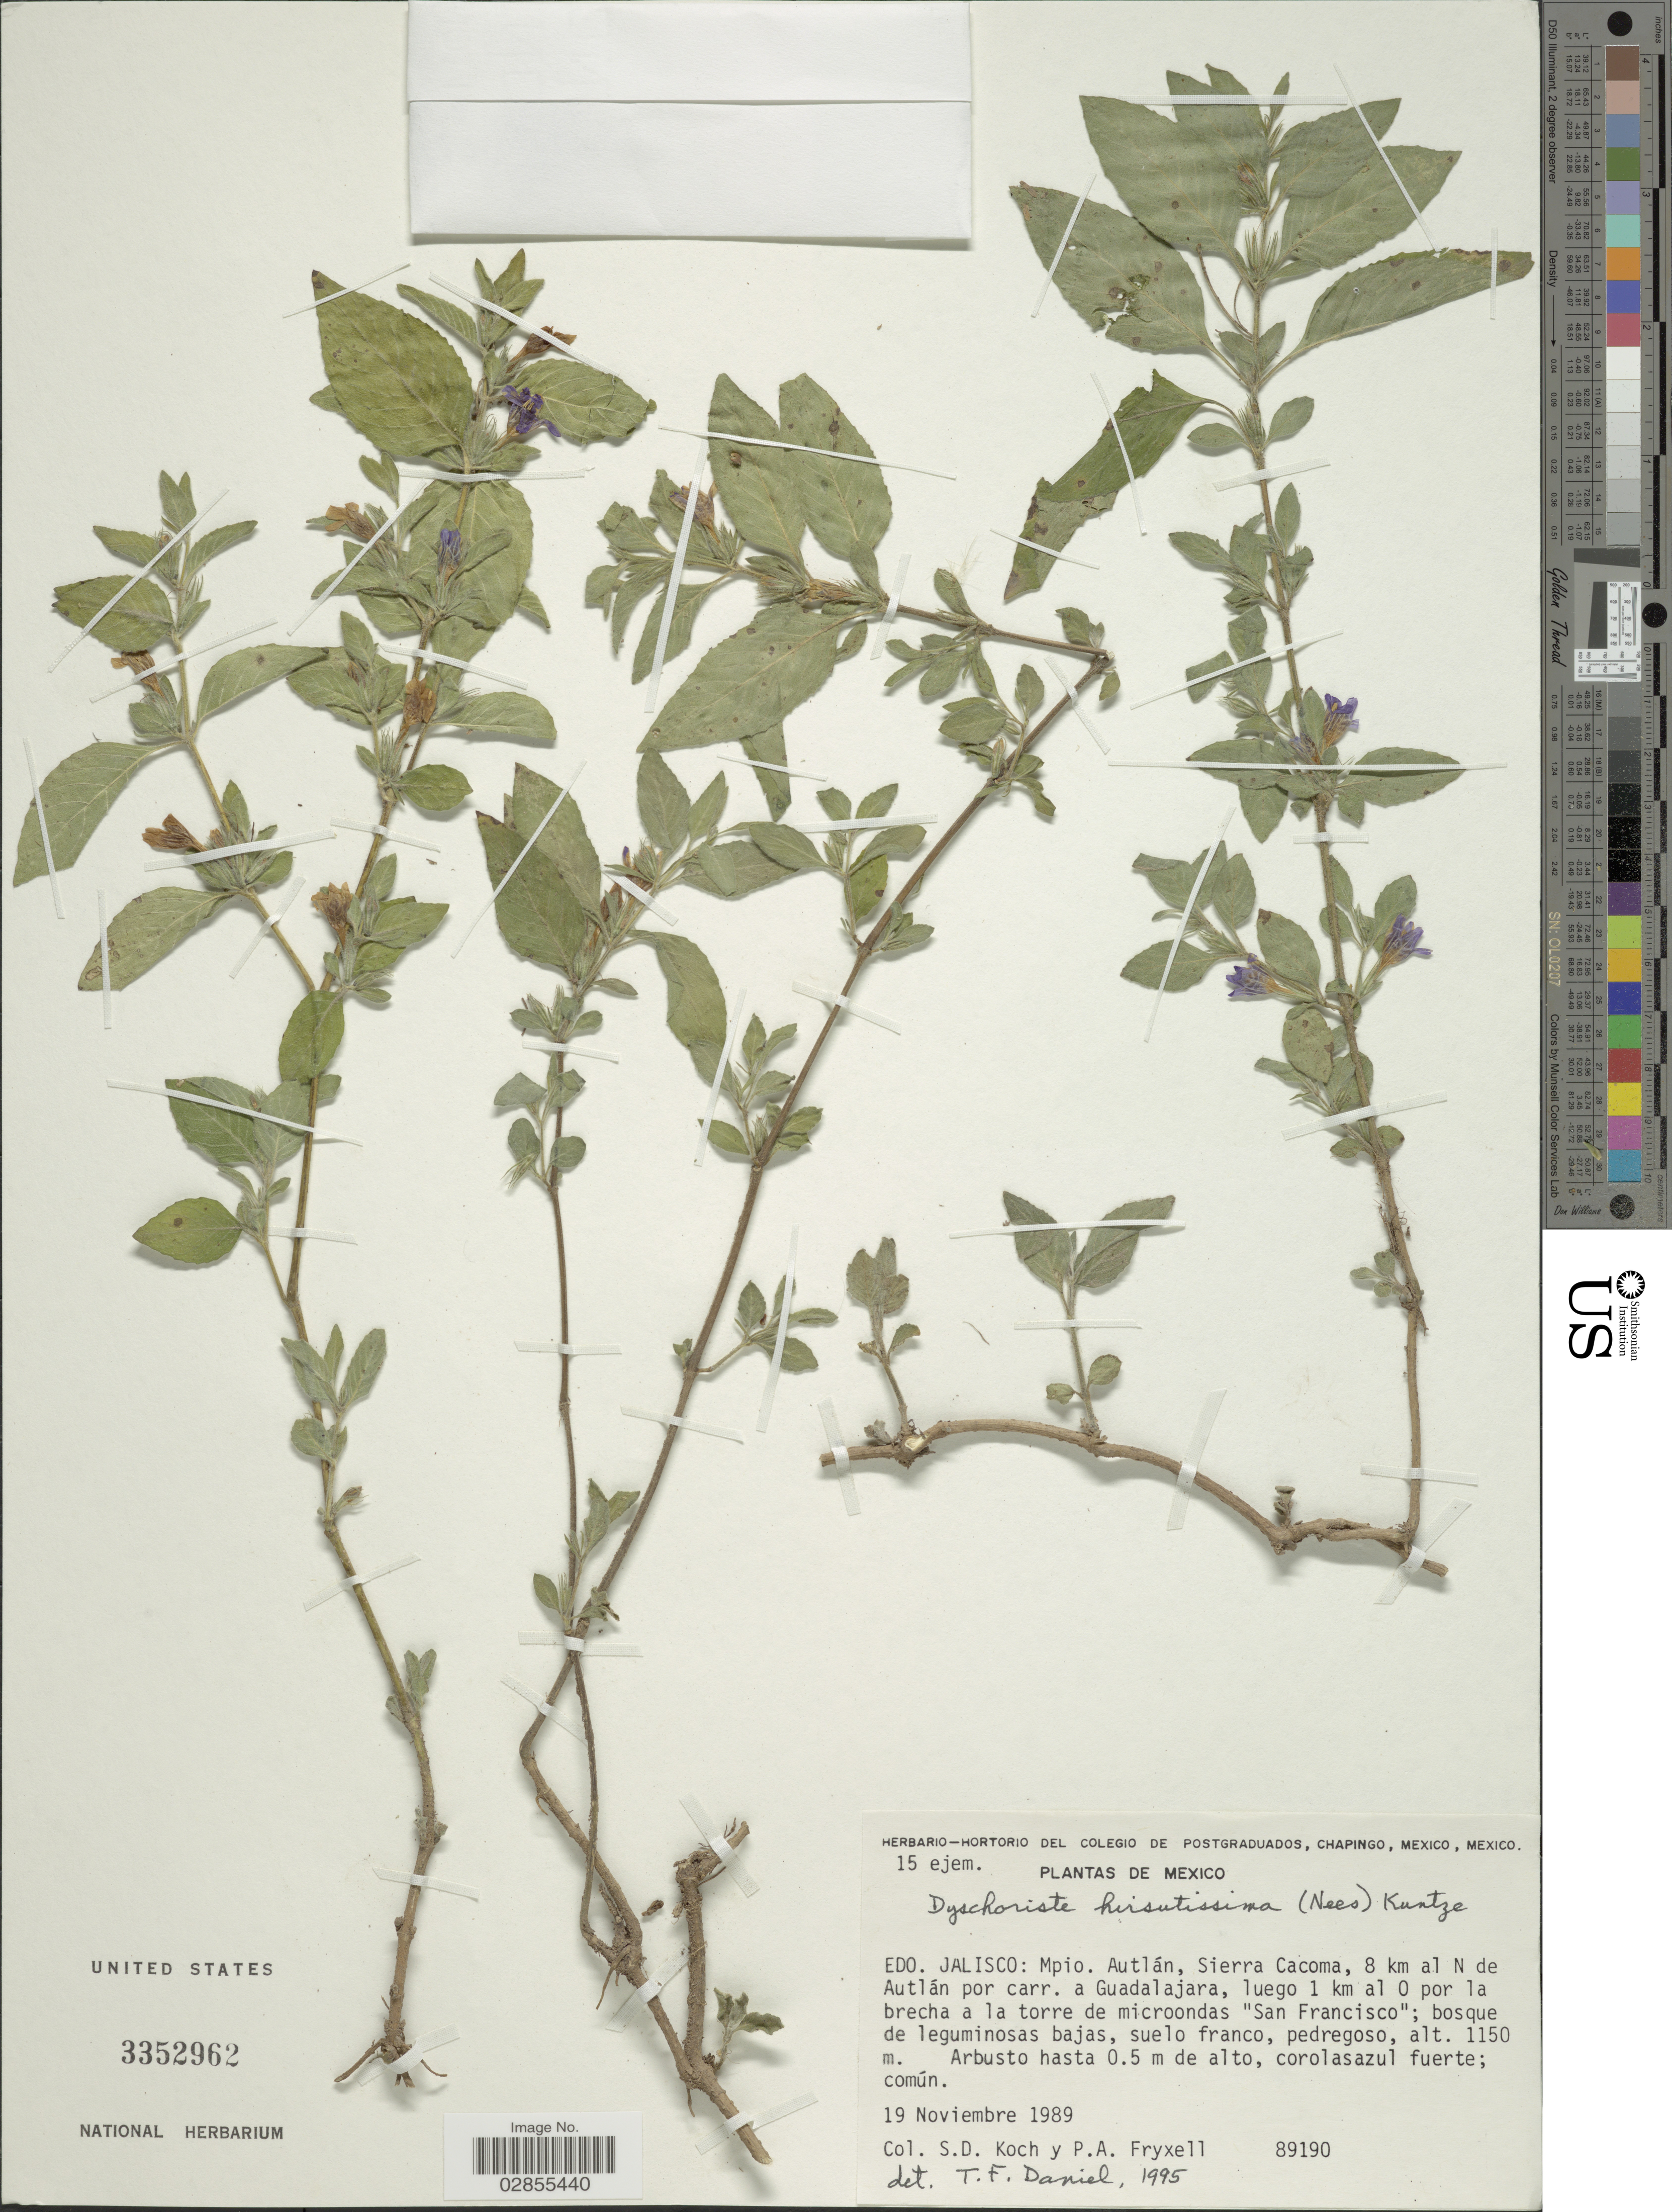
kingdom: Plantae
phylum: Tracheophyta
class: Magnoliopsida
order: Lamiales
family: Acanthaceae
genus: Dyschoriste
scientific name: Dyschoriste hirsutissima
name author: (Nees) Kuntze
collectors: S. D. Koch & P. A. Fryxell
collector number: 89190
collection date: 1989-11-19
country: Mexico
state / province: Jalisco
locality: Mpio. Autlán, Sierra Cacoma, 8 km al N de Autlán por carr. a Guadalajara, luego 1 km al 0 por la brecha a la torre de microondas "San Francisco".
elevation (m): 1150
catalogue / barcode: US 3352962